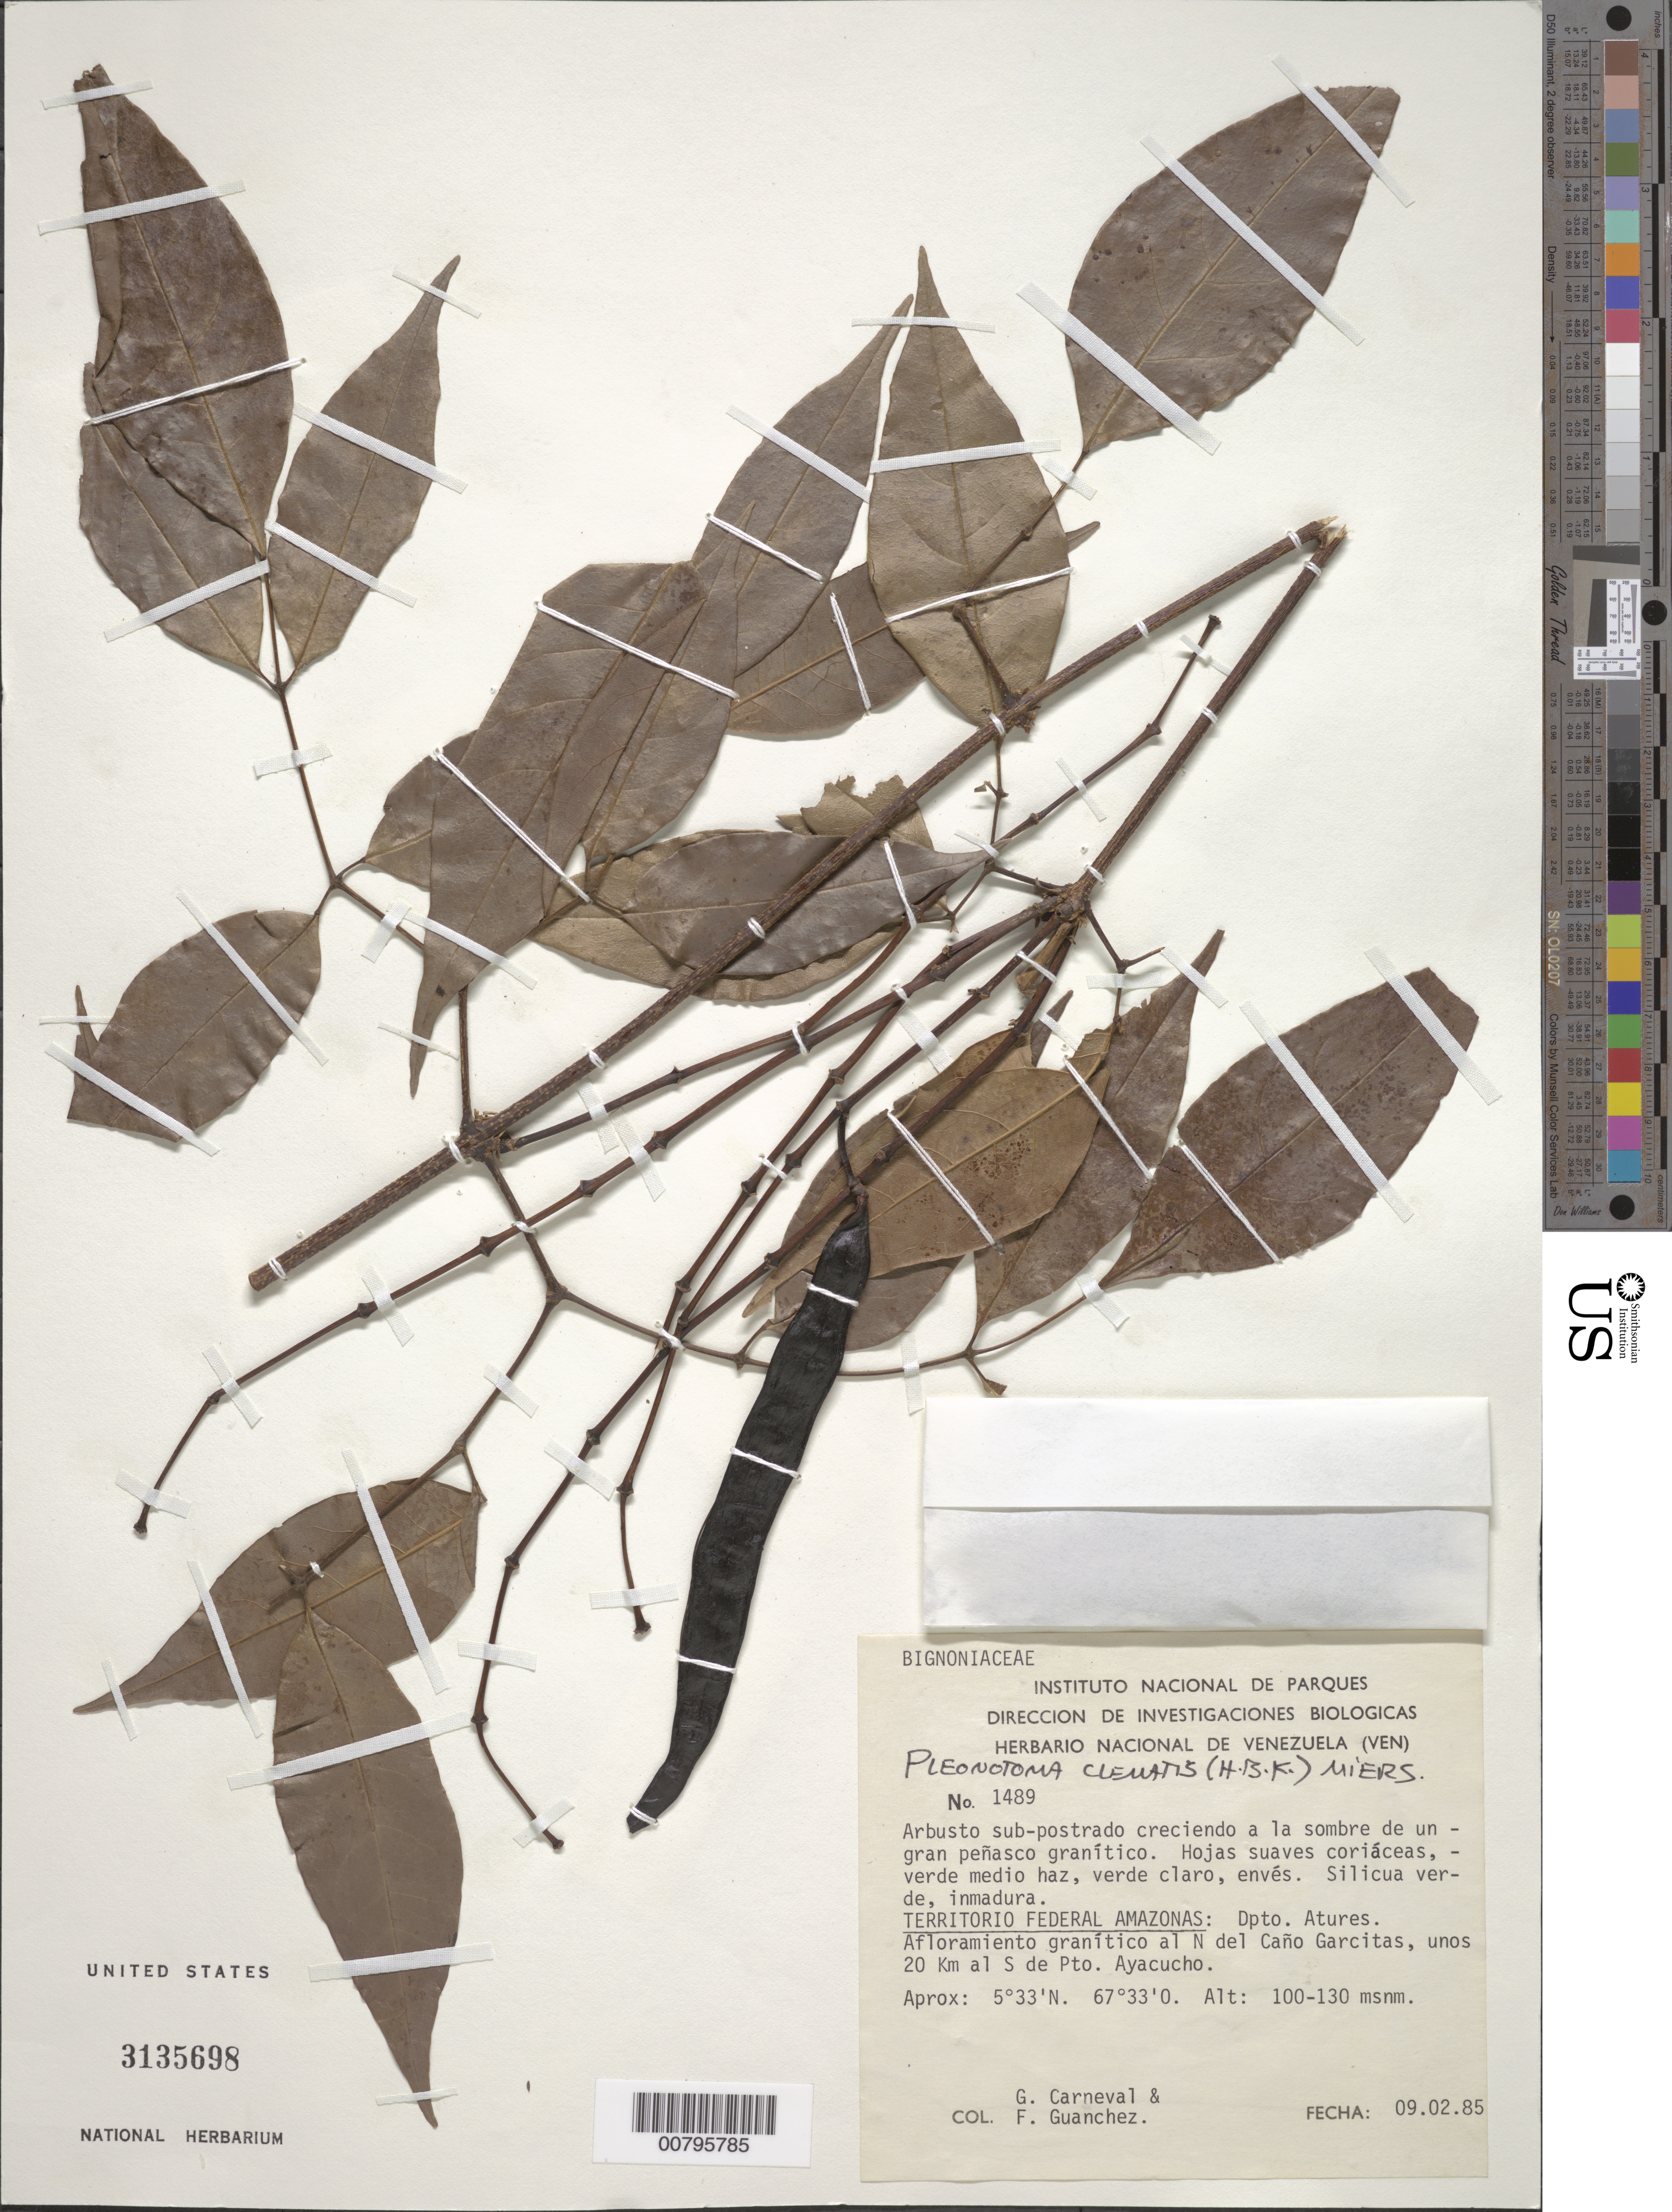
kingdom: Plantae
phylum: Tracheophyta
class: Magnoliopsida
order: Lamiales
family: Bignoniaceae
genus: Pleonotoma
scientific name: Pleonotoma clematis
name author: (Kunth) Miers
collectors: G. Carnevali & F. Guánchez M.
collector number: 1489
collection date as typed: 9-Feb-85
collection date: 1985-02-09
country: Venezuela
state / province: Amazonas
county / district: Atures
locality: Puerto Ayacucho, 20 km S of, N del Caño Garcitas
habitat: Afloramiento granítico; creciendo a la sombra de un gran peñasco granitico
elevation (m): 100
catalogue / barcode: US 3135698